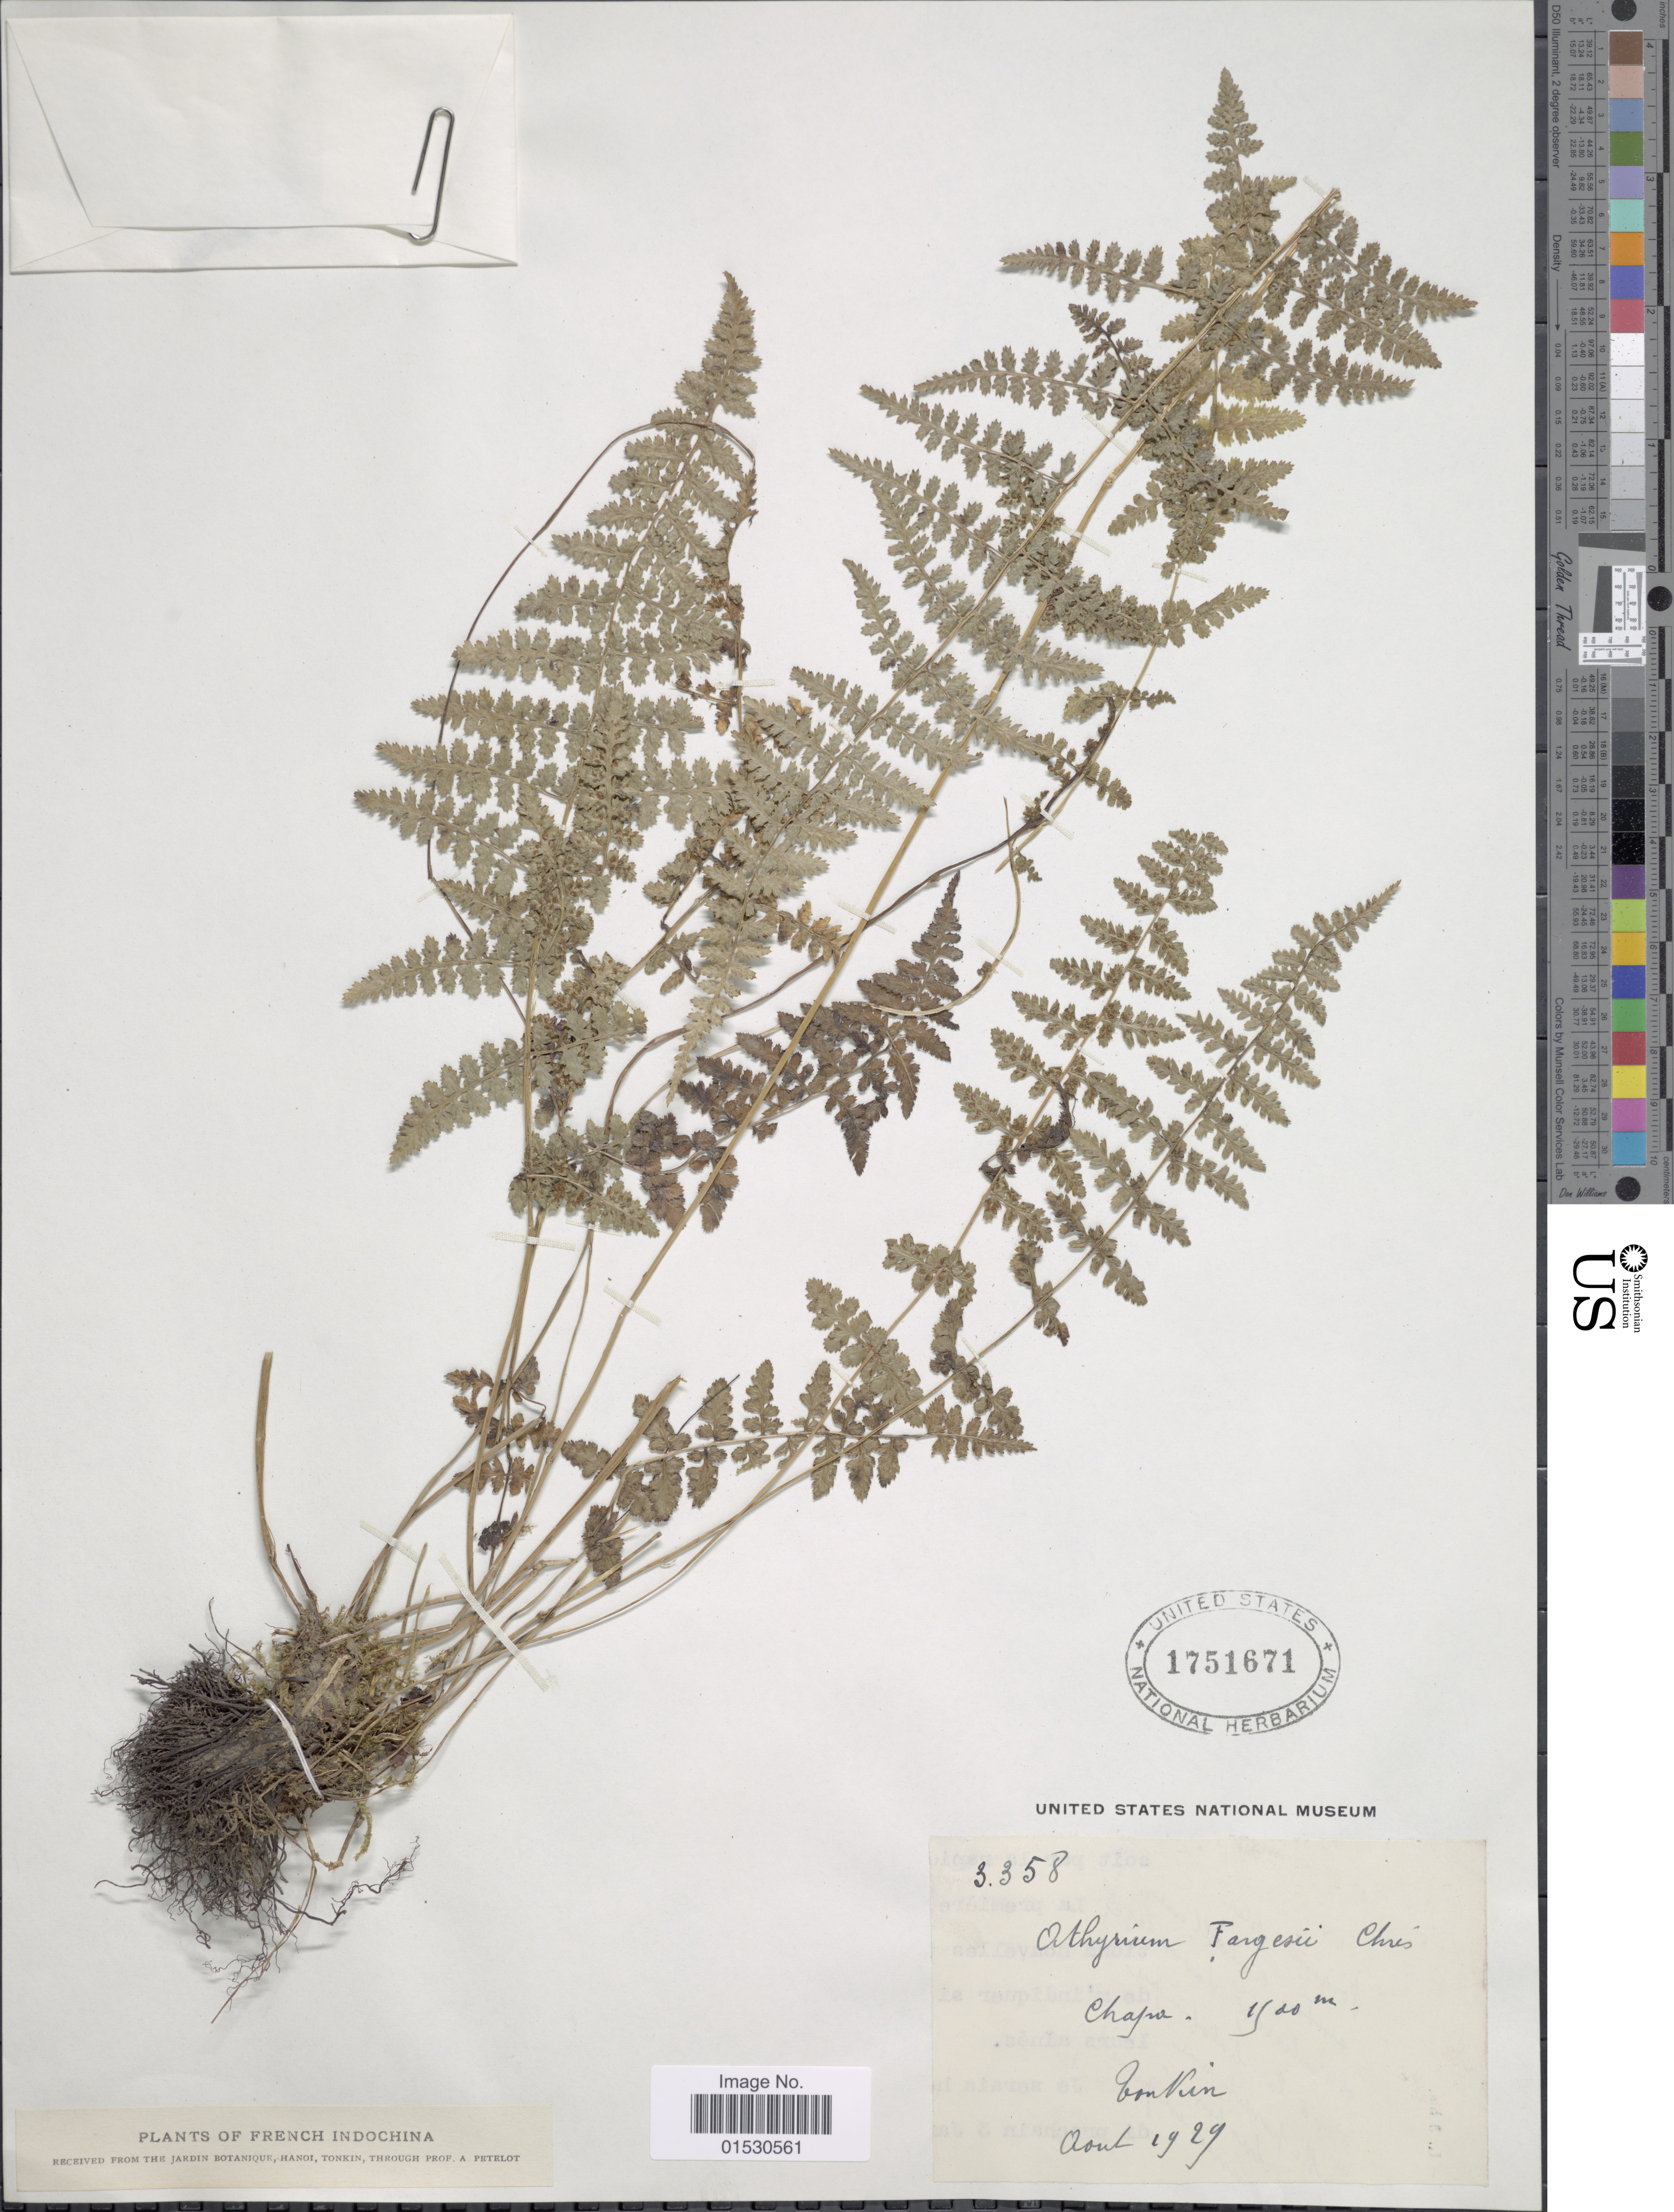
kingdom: Plantae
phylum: Tracheophyta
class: Polypodiopsida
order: Polypodiales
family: Athyriaceae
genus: Athyrium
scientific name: Athyrium fargesii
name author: Christ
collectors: A. Petelot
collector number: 3358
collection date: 1929-08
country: Vietnam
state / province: Lao Cai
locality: Tonkin. Chafw [interpreted] [unsure placement]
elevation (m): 1900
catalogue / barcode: US 1751671